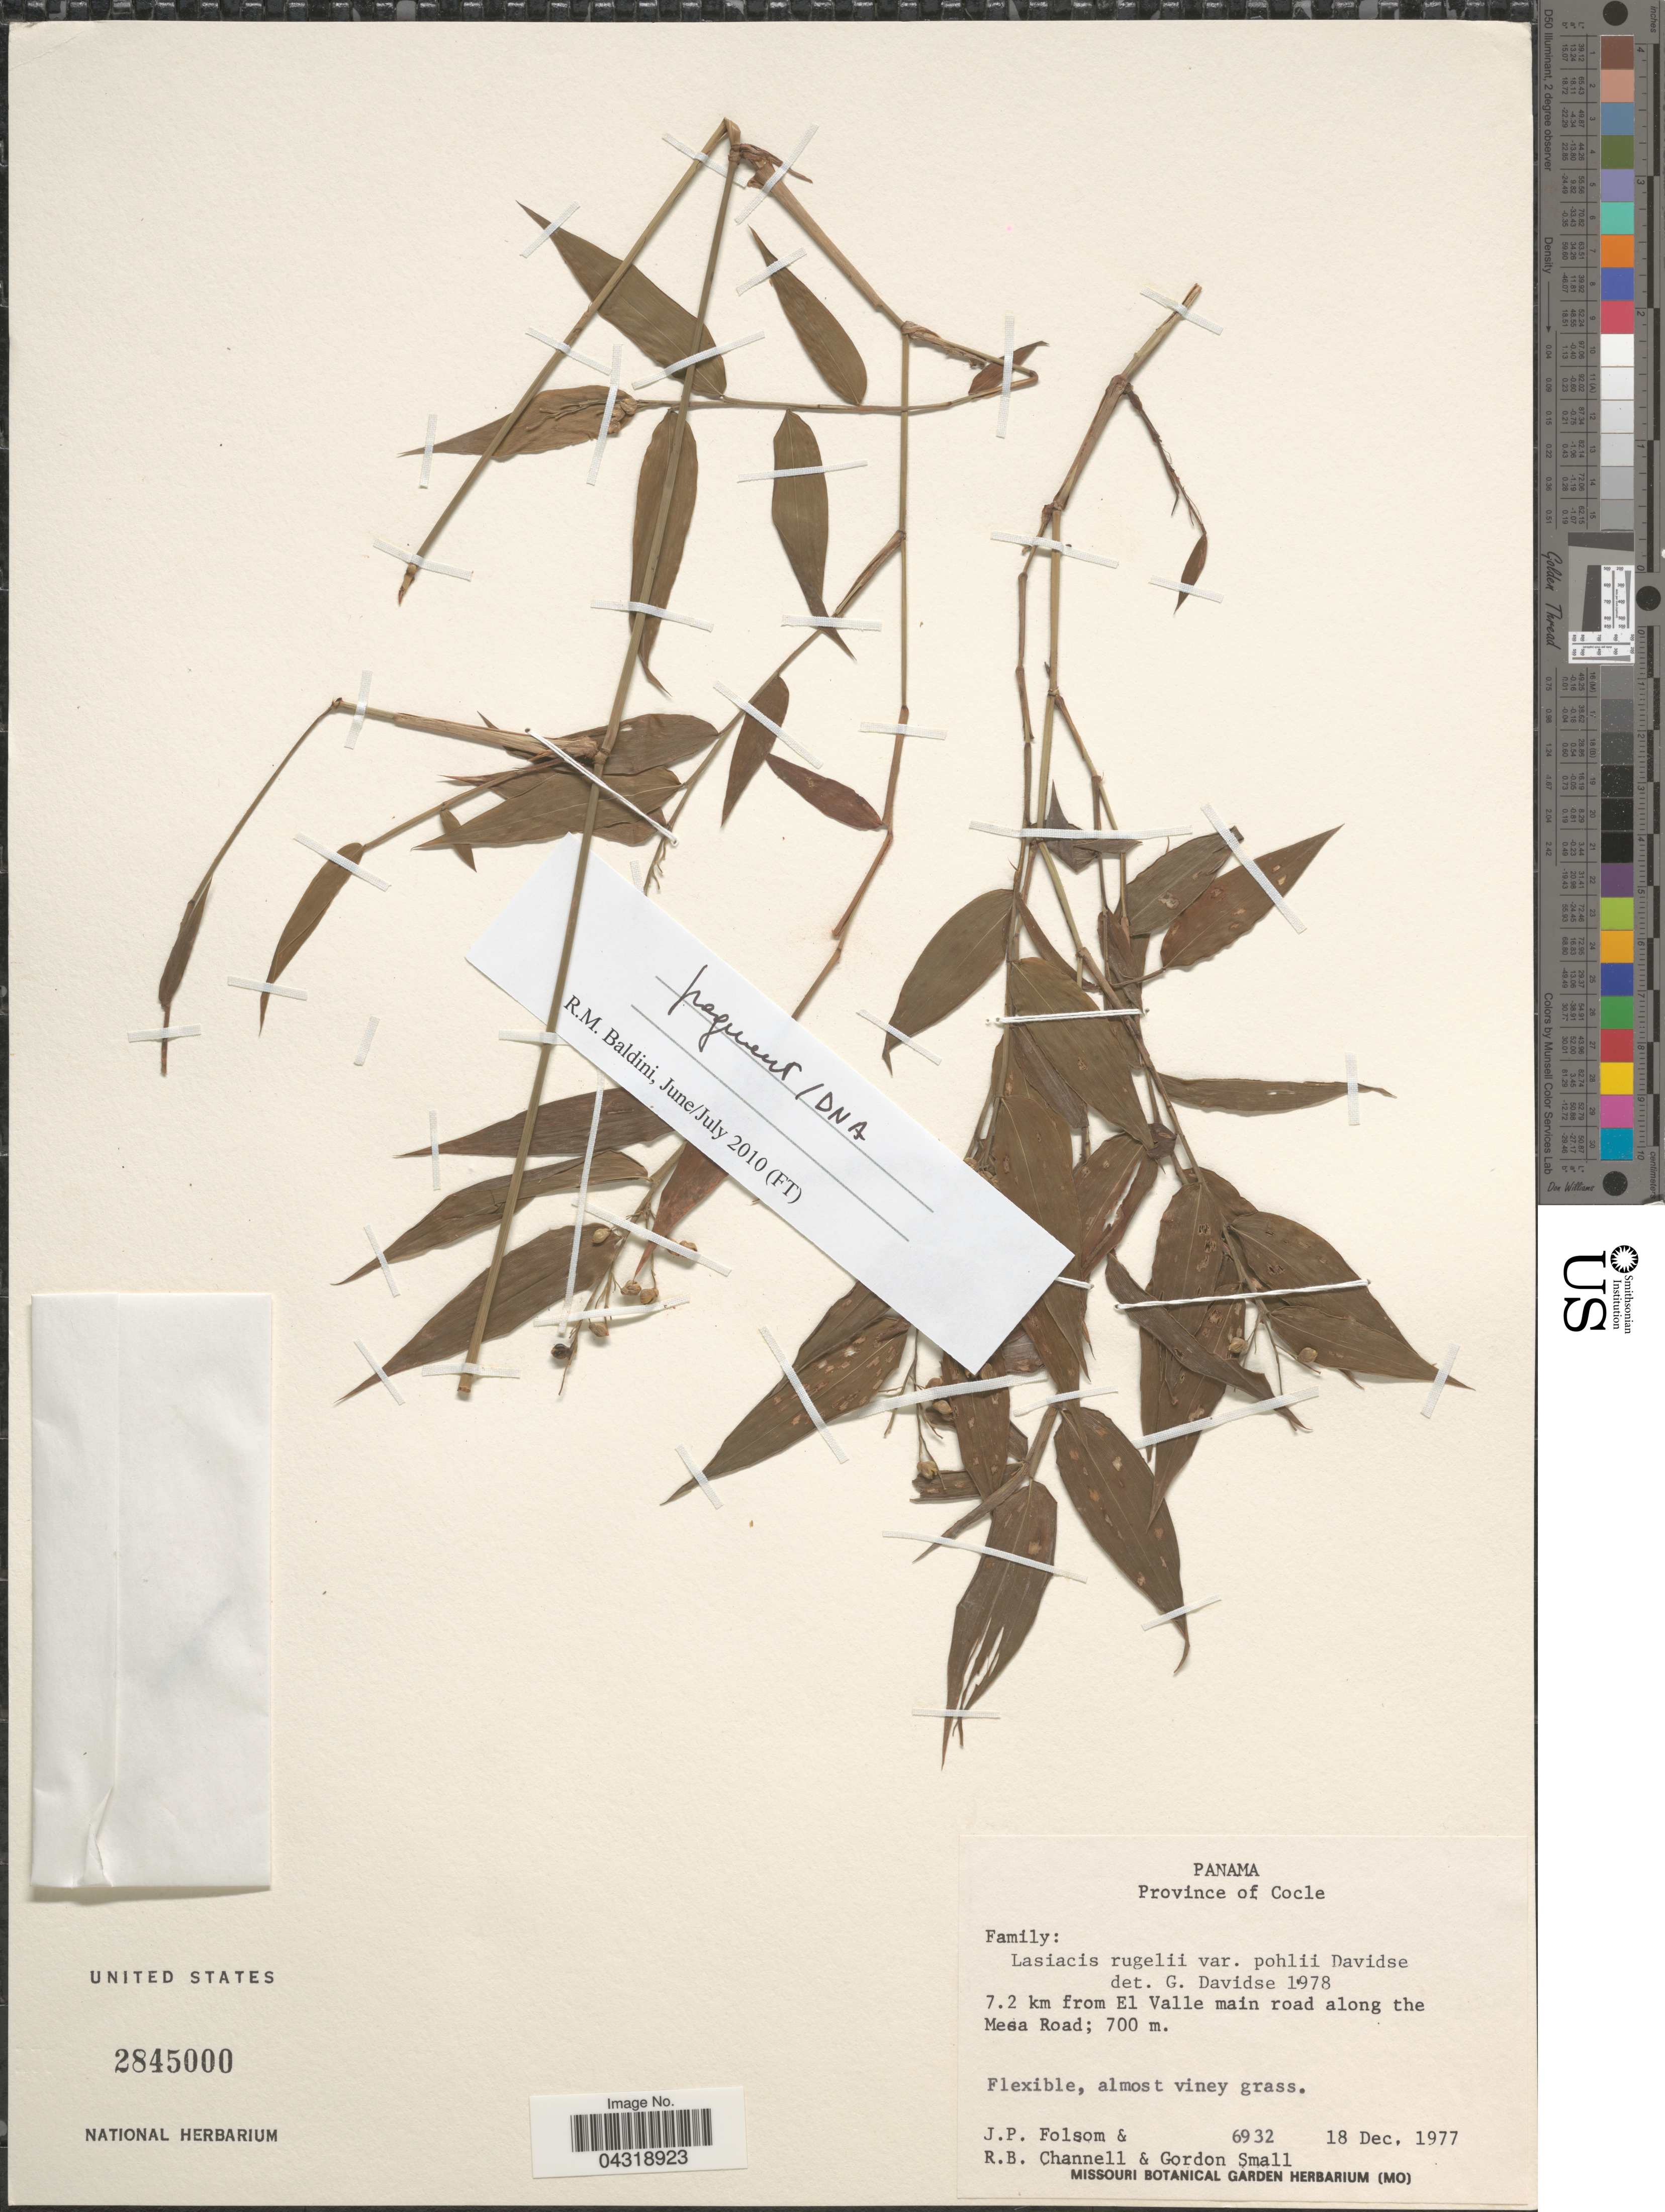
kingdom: Plantae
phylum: Tracheophyta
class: Liliopsida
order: Poales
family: Poaceae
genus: Lasiacis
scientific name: Lasiacis rugelii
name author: (Griseb.) Hitchc.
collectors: J. P. Folsom, R. B. Channell & G. Small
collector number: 6932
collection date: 1977-12-18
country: Panama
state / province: Cocle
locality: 7.2 km from El Valle main road along the Mesa Road.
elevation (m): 700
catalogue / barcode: US 2845000